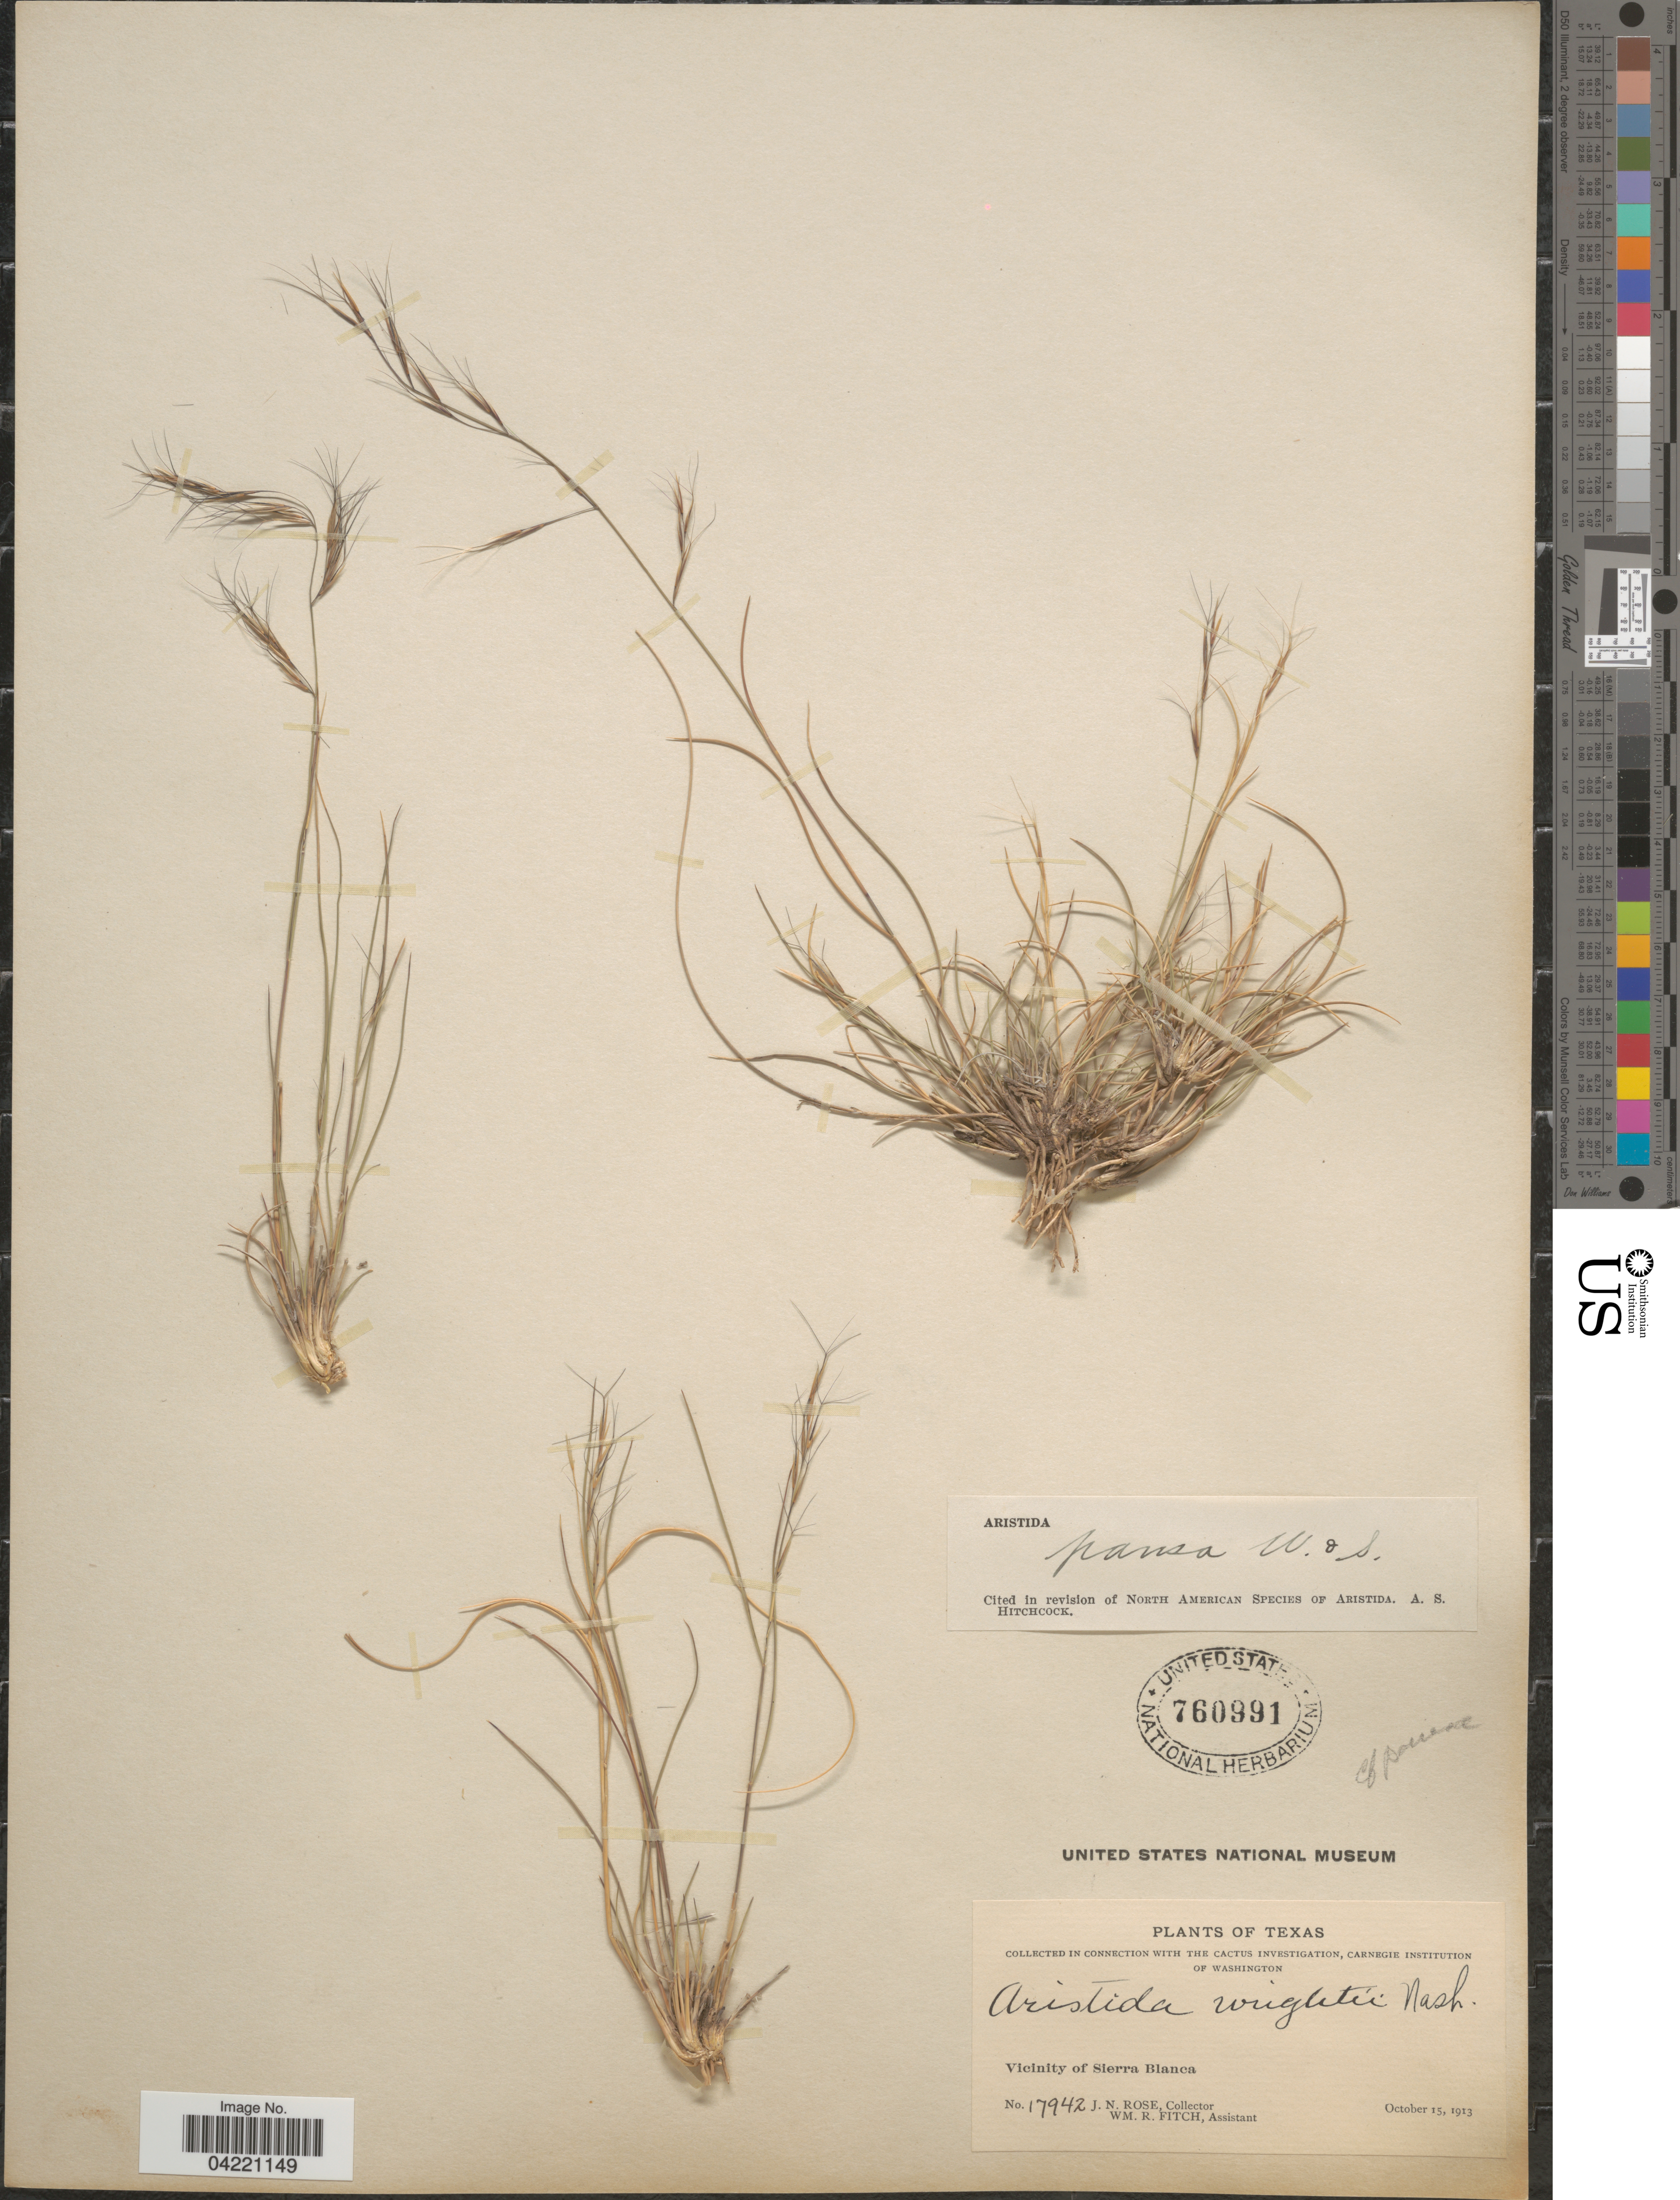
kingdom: Plantae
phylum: Tracheophyta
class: Liliopsida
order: Poales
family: Poaceae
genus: Aristida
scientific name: Aristida pansa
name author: Wooton & Standl.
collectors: J. N. Rose & W. R. Fitch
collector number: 17942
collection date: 1913-10-15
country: United States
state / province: Texas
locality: Vicinity of Sierra Blanca.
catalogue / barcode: US 760991